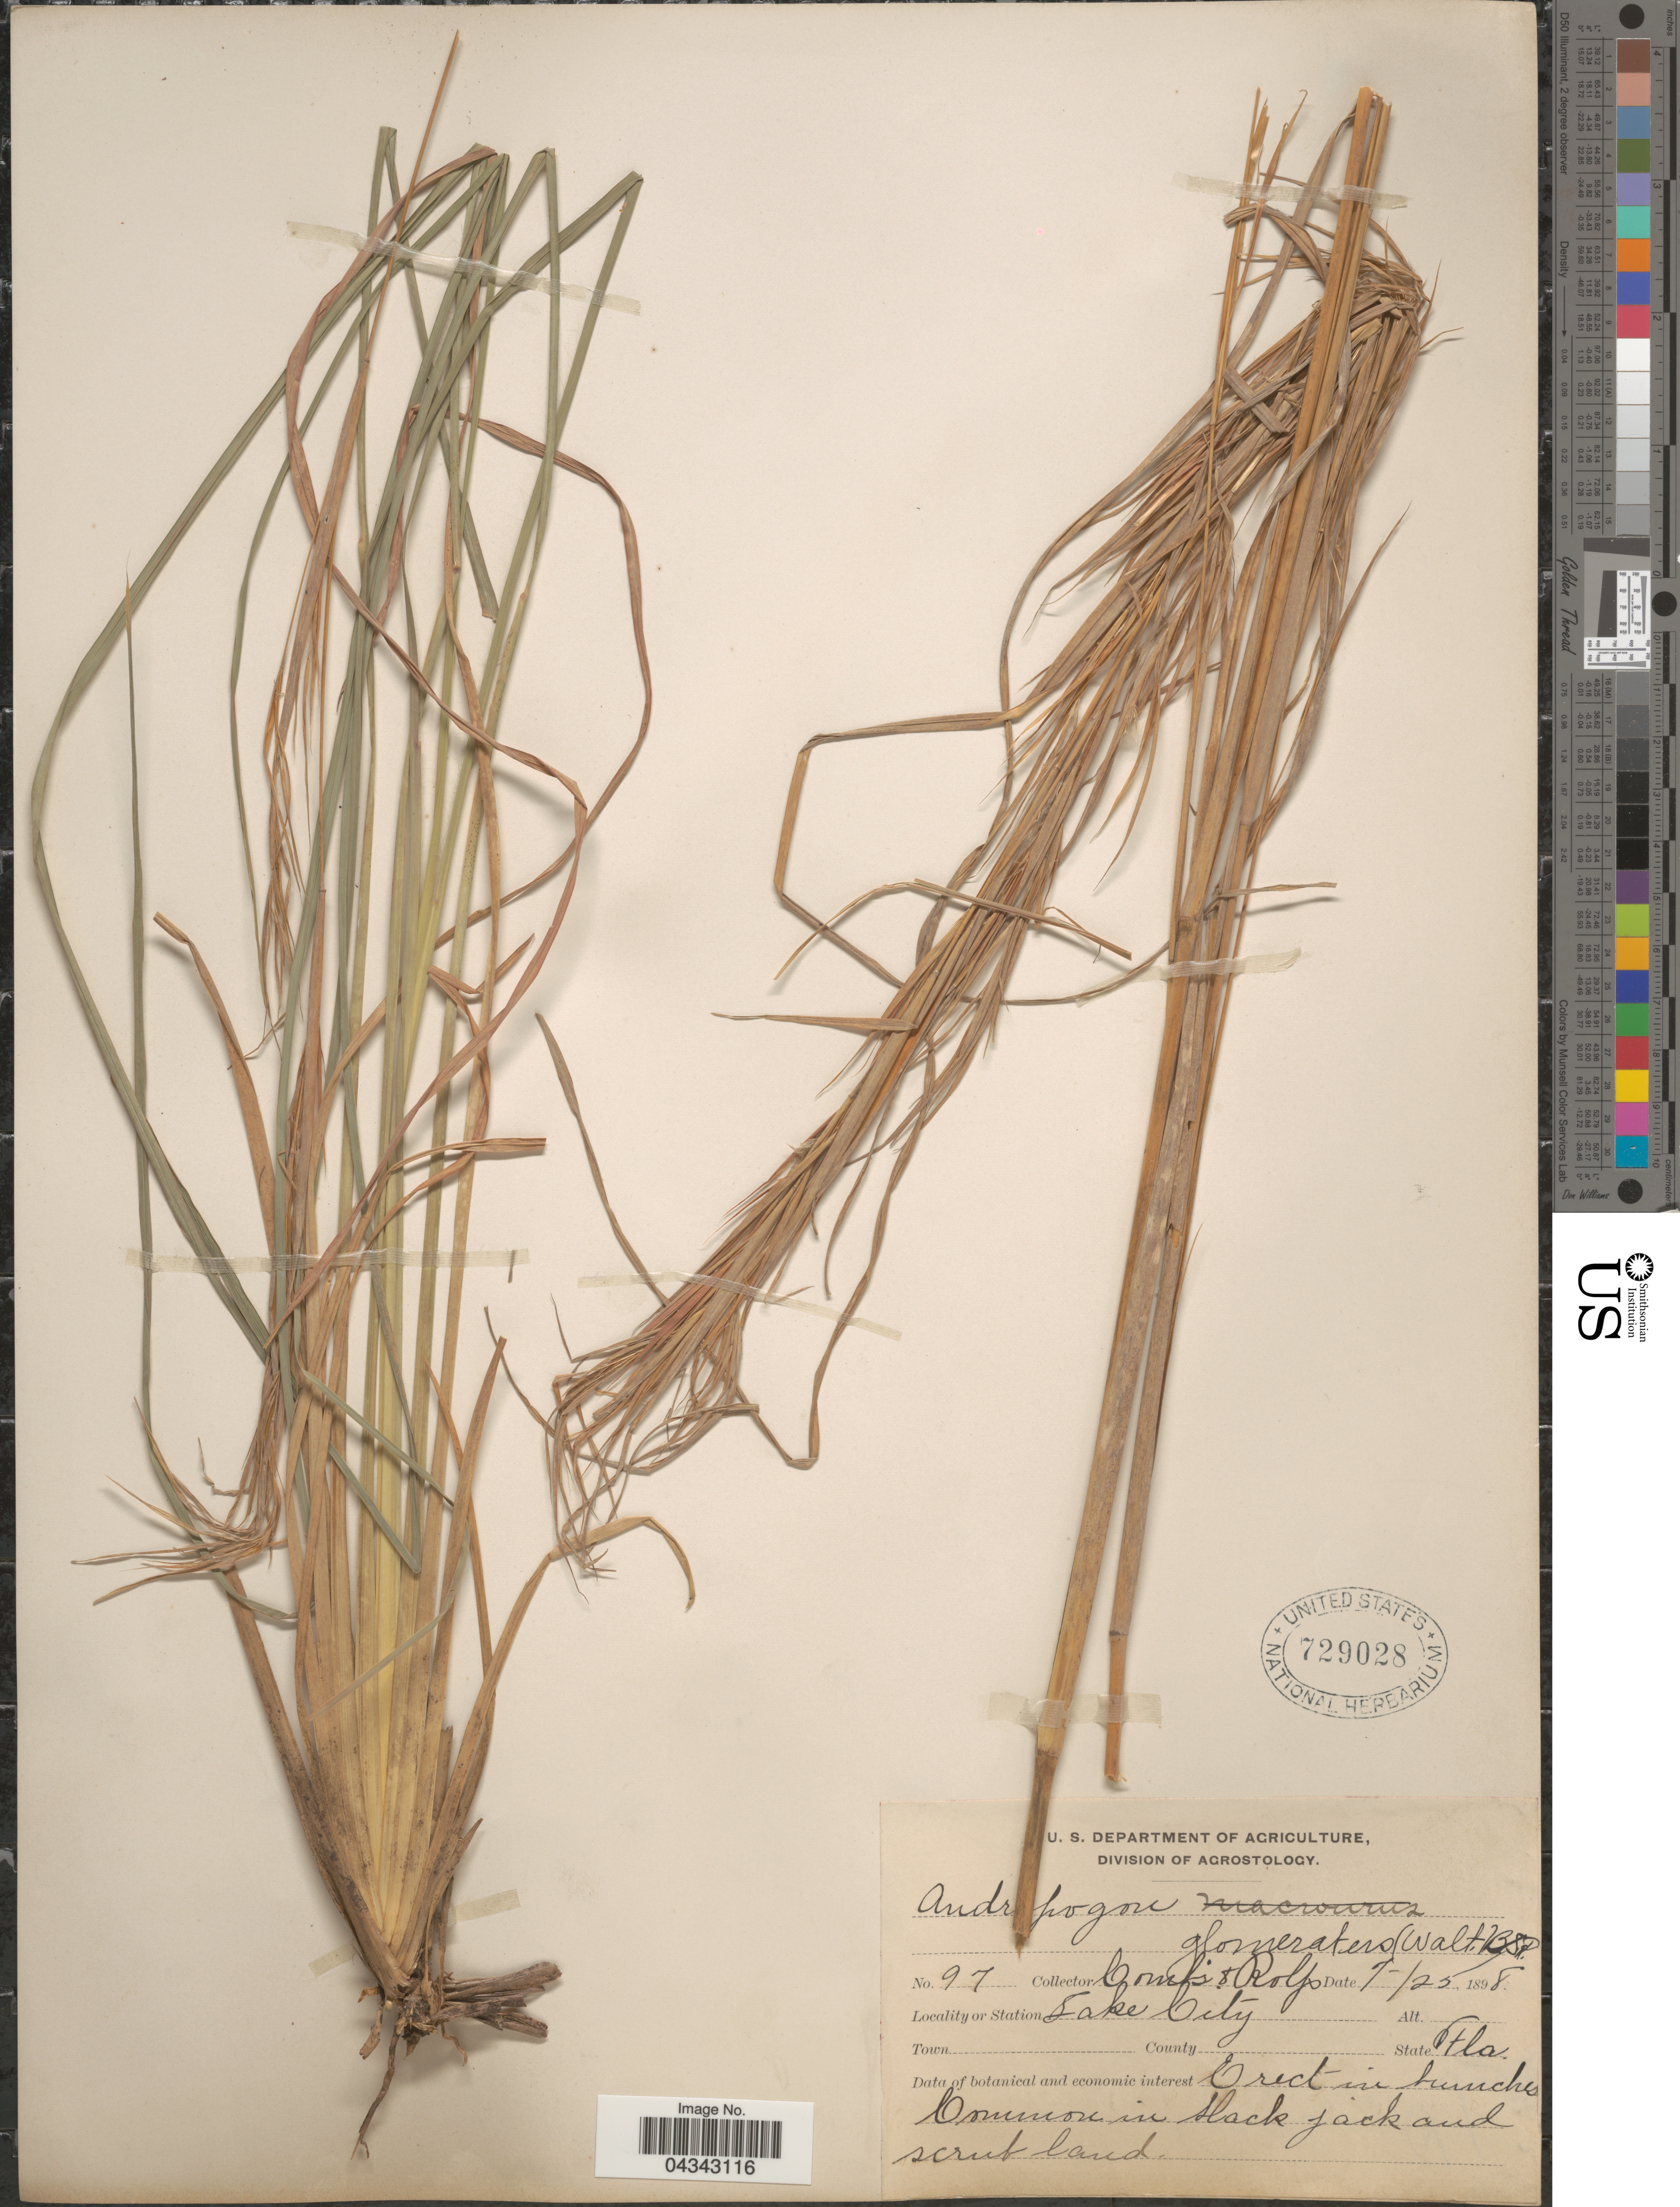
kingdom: Plantae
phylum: Tracheophyta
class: Liliopsida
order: Poales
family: Poaceae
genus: Andropogon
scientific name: Andropogon glomeratus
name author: (Walter) Britton, Stearns & Poggenb.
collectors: -. Combs & Rolfs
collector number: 97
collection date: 1898-07-25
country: United States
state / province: Florida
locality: Station Lake City.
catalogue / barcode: US 729028